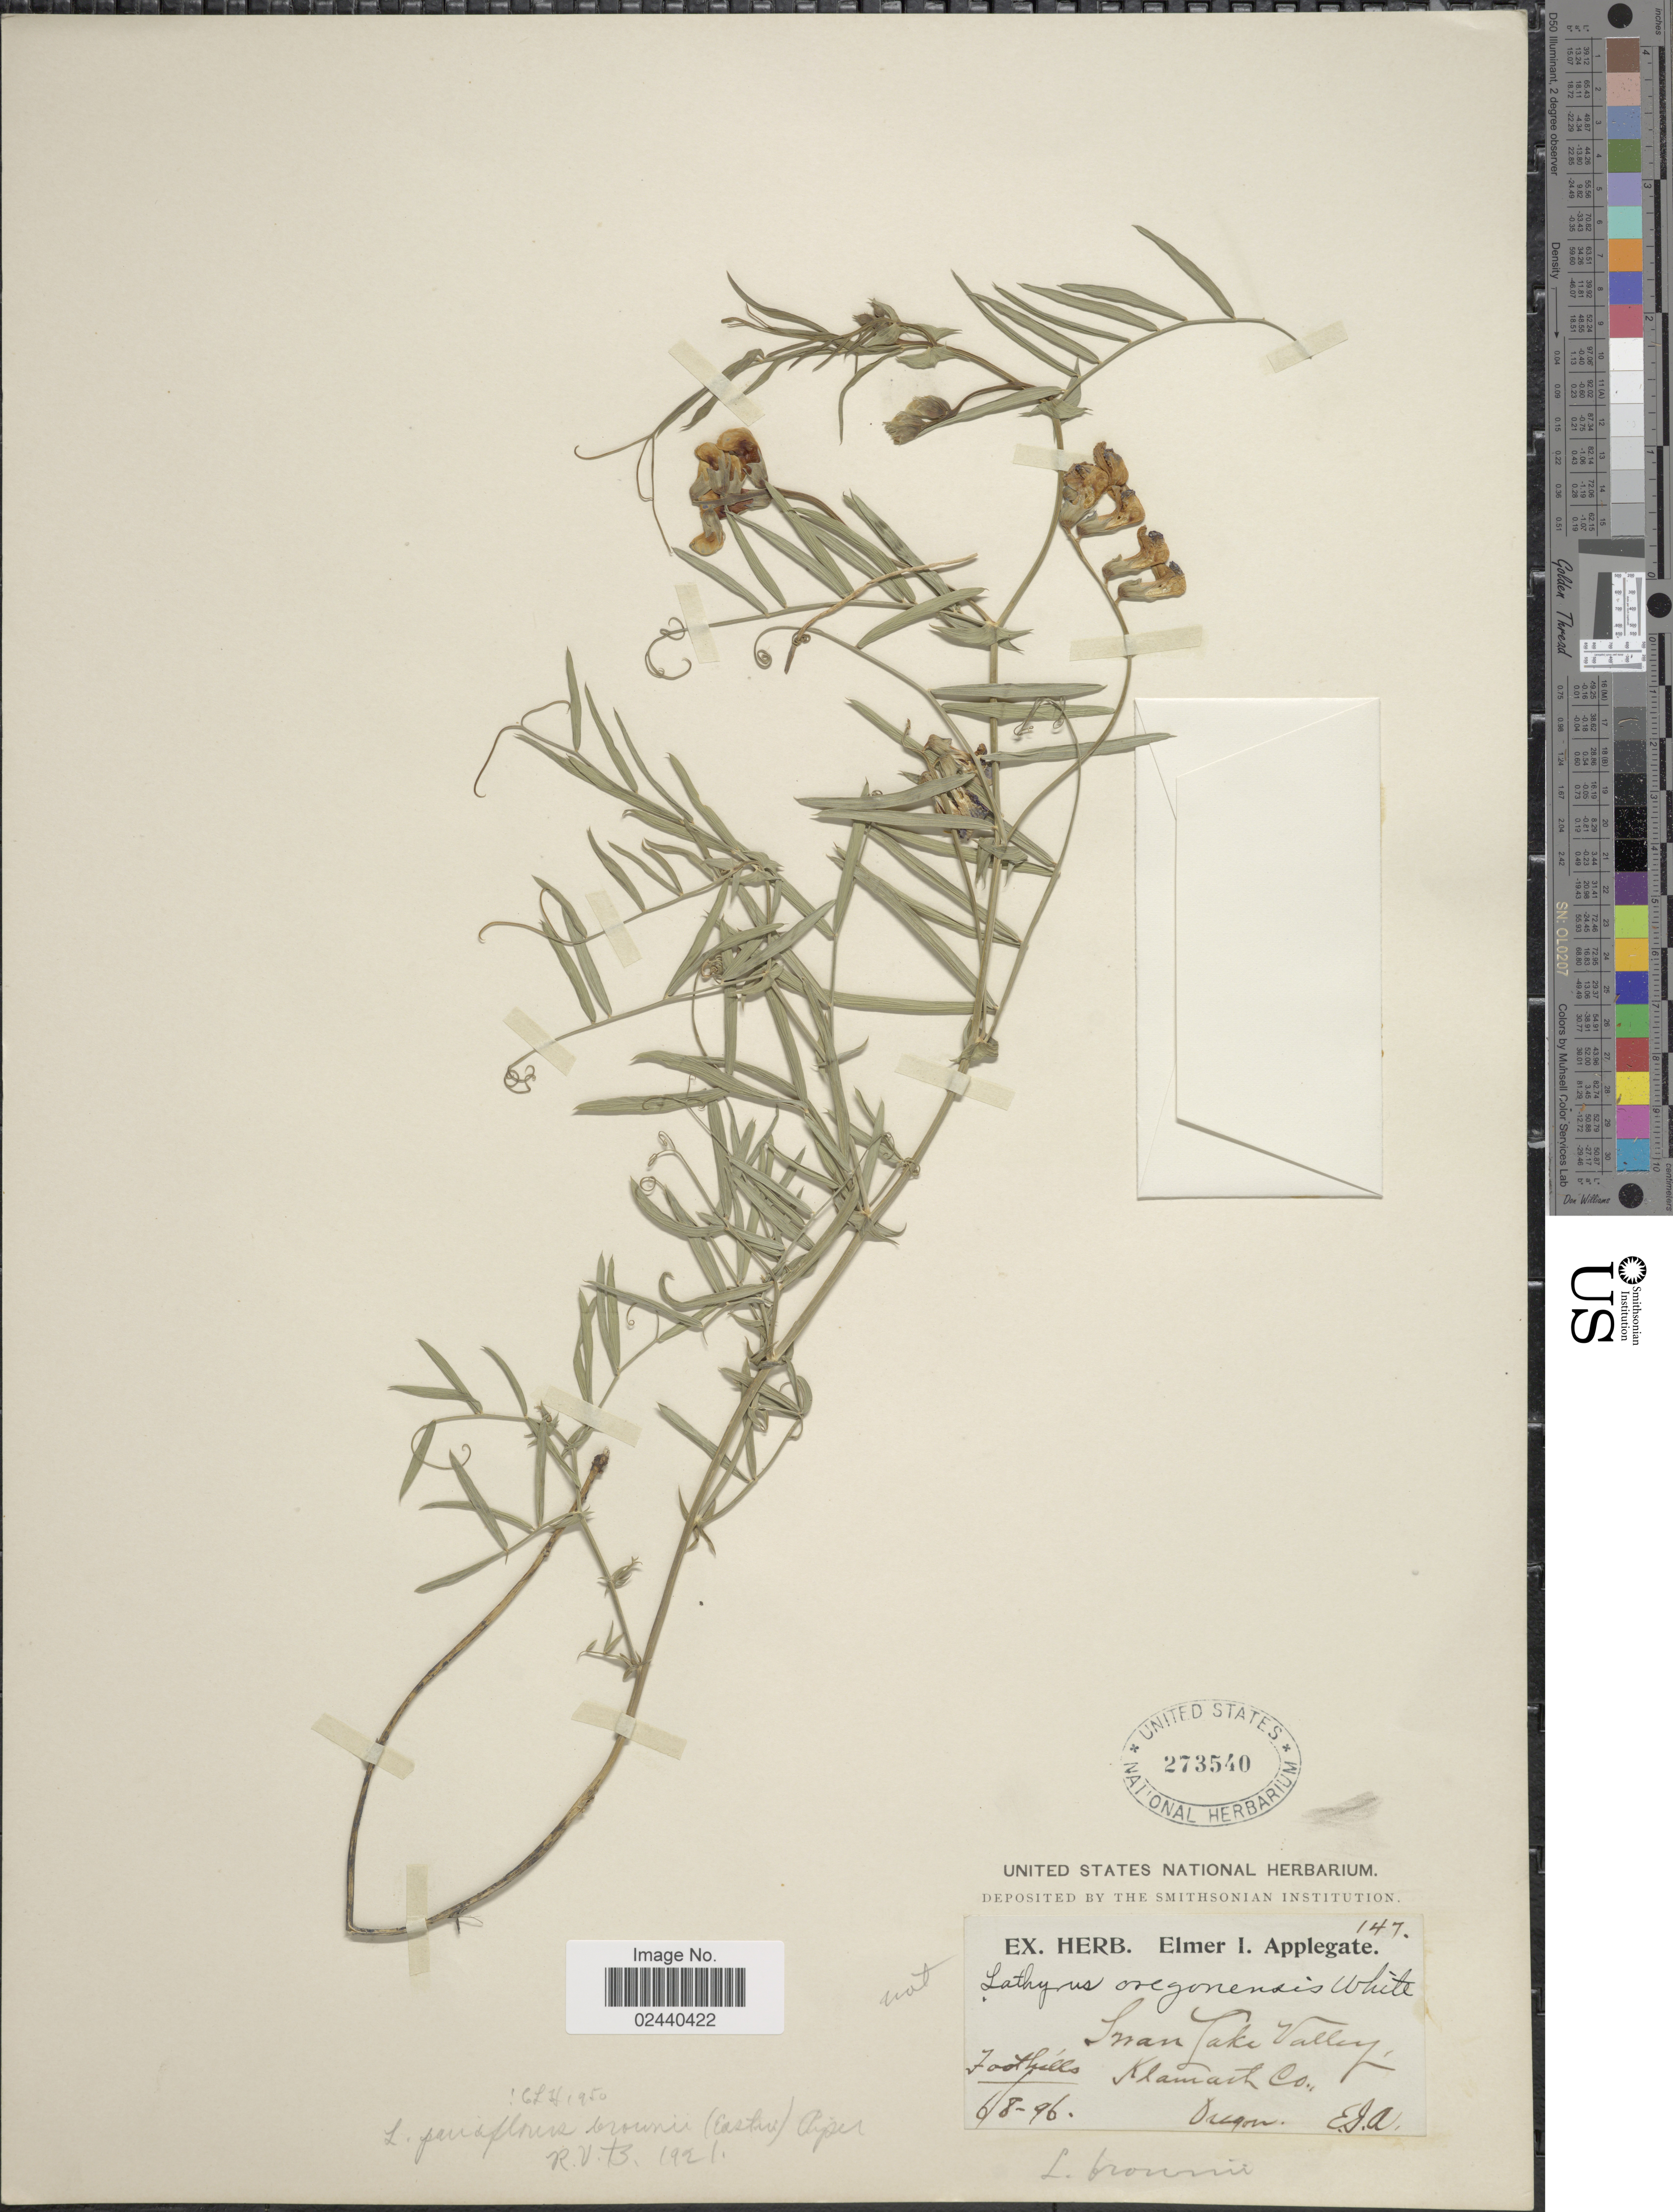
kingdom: Plantae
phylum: Tracheophyta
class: Magnoliopsida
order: Fabales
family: Fabaceae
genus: Lathyrus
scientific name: Lathyrus brownii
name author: Eastw.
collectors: E. I. Applegate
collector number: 147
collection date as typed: Transcribed d/m/y: 8/6/96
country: United States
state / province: Oregon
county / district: Klamath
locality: Swan Lake Valley, Klamath Co., Oregon. Foothills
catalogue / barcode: US 273540